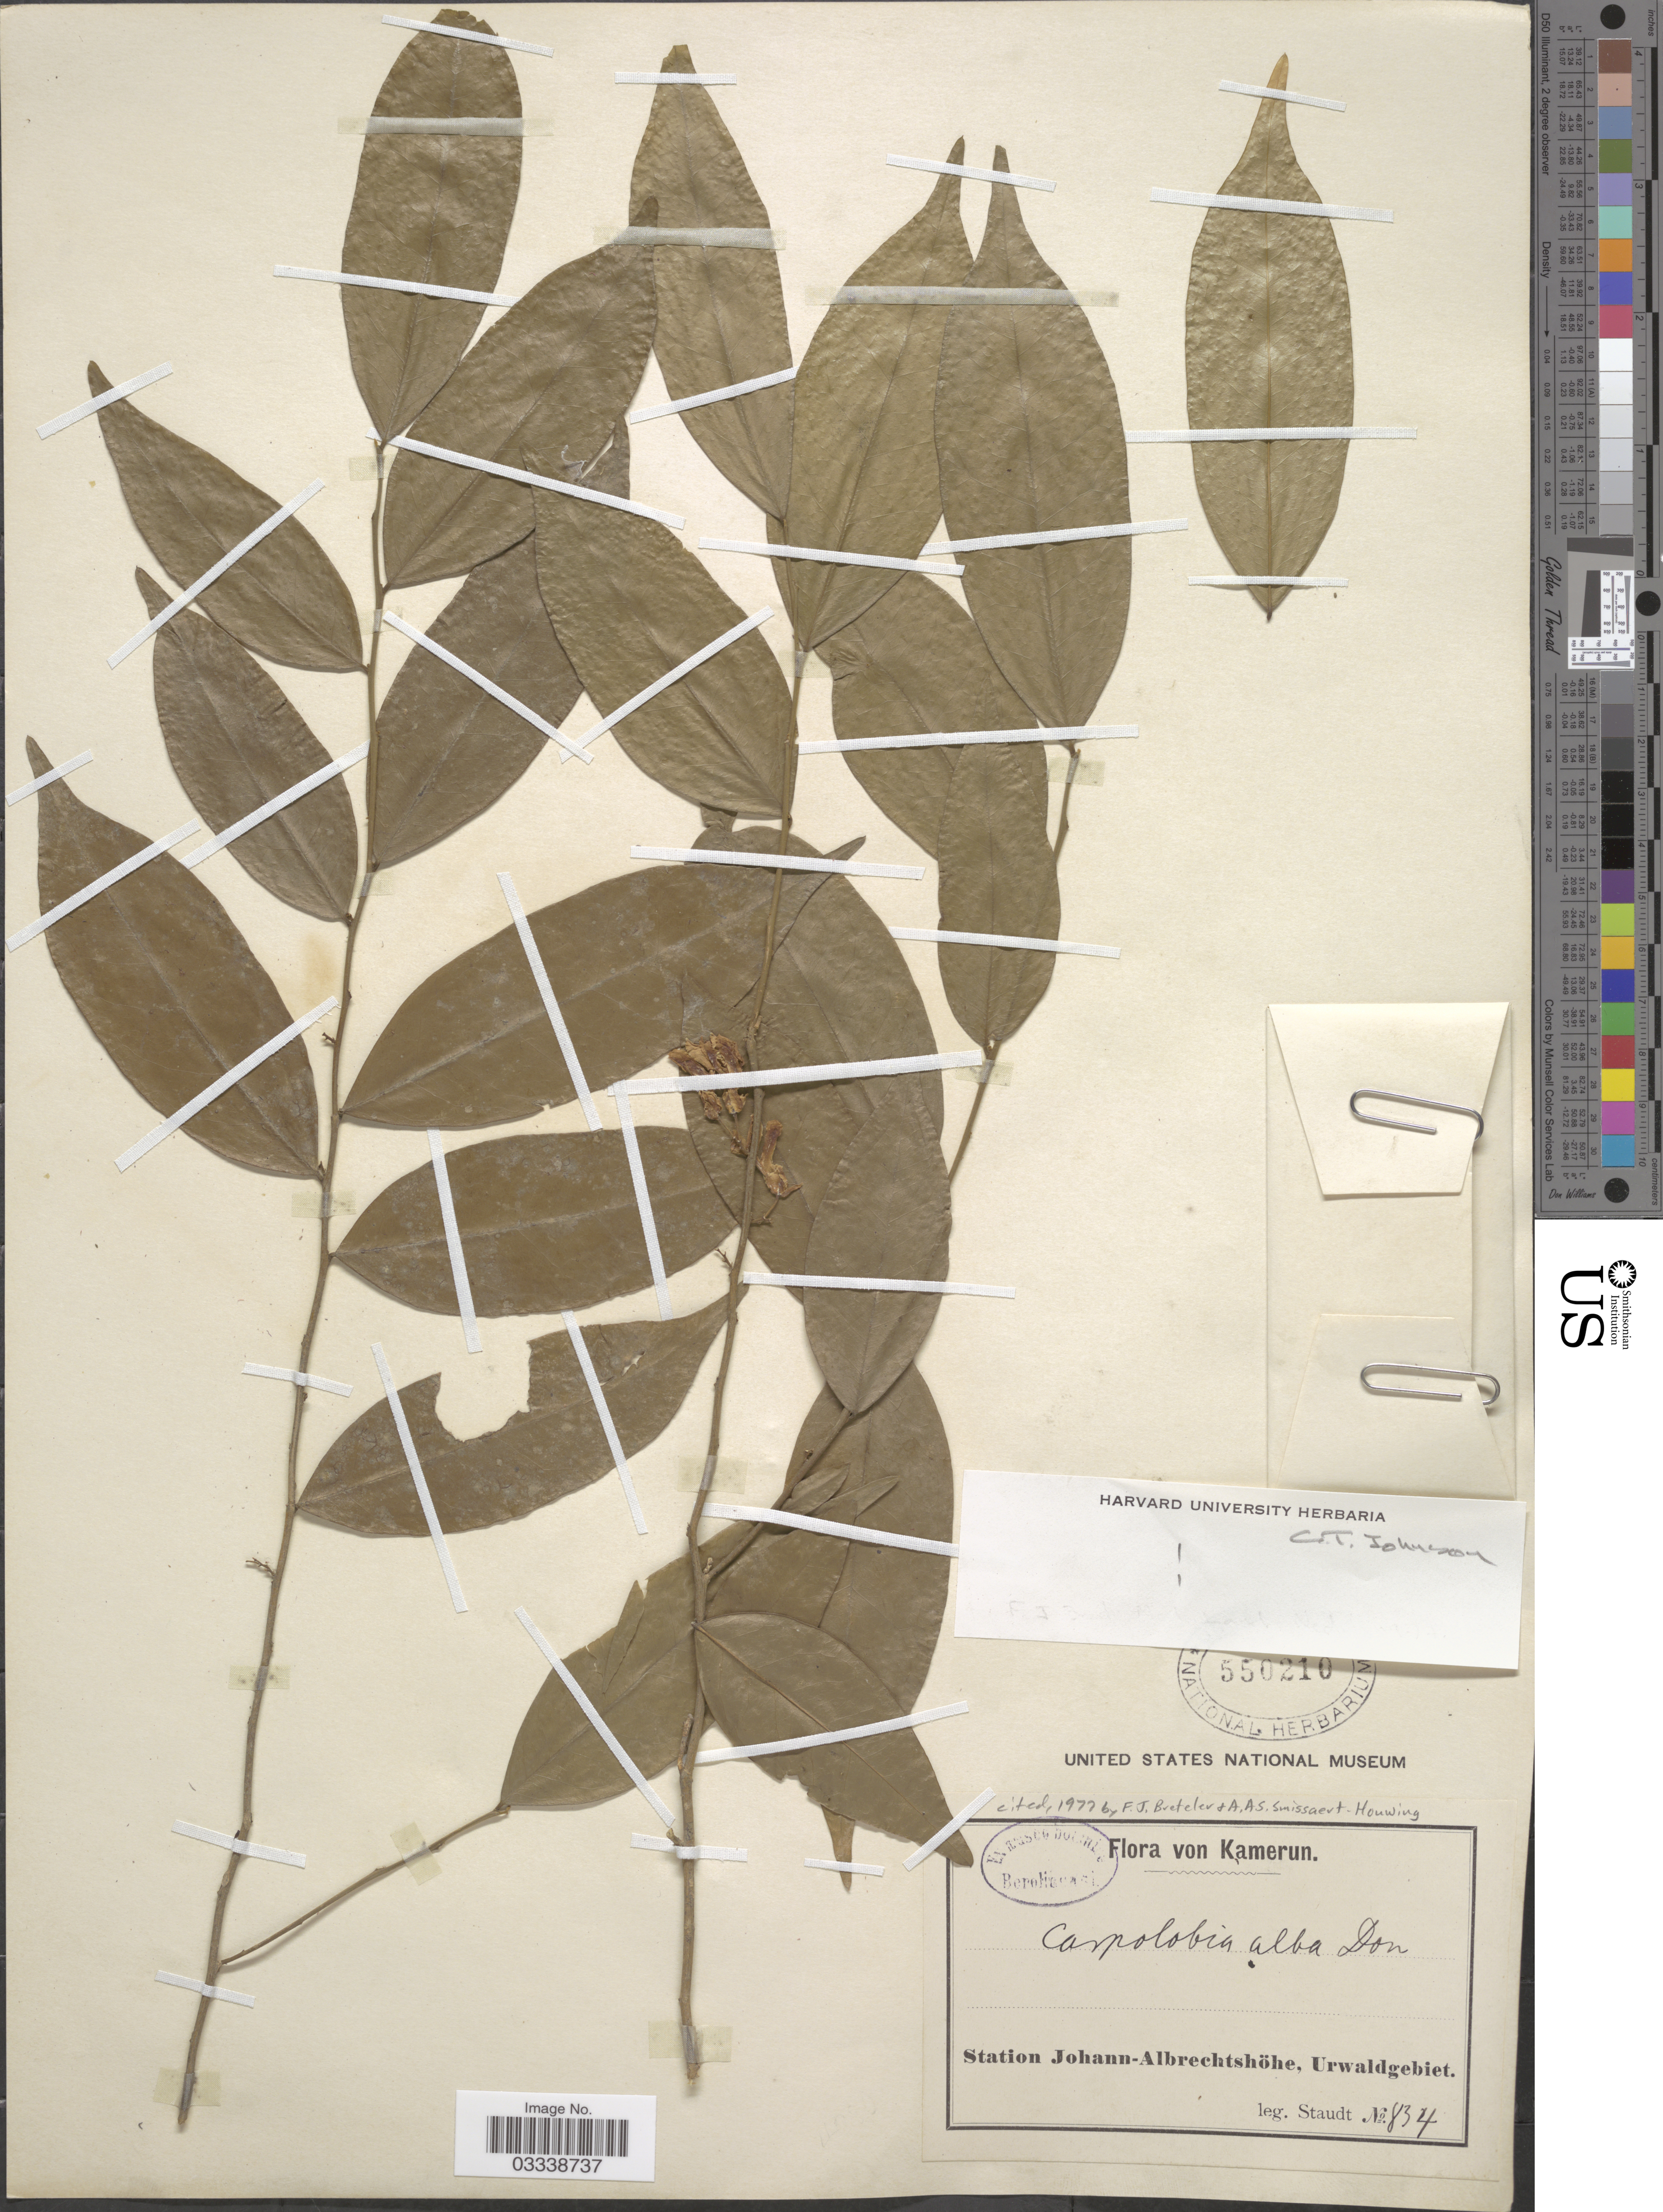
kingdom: Plantae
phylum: Tracheophyta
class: Magnoliopsida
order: Fabales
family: Polygalaceae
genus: Carpolobia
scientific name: Carpolobia alba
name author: G. Don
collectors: -. Staudt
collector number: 834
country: Cameroon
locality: Station Johann-Albrechtshöhe, Urwaldgebiet.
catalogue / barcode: US 550210